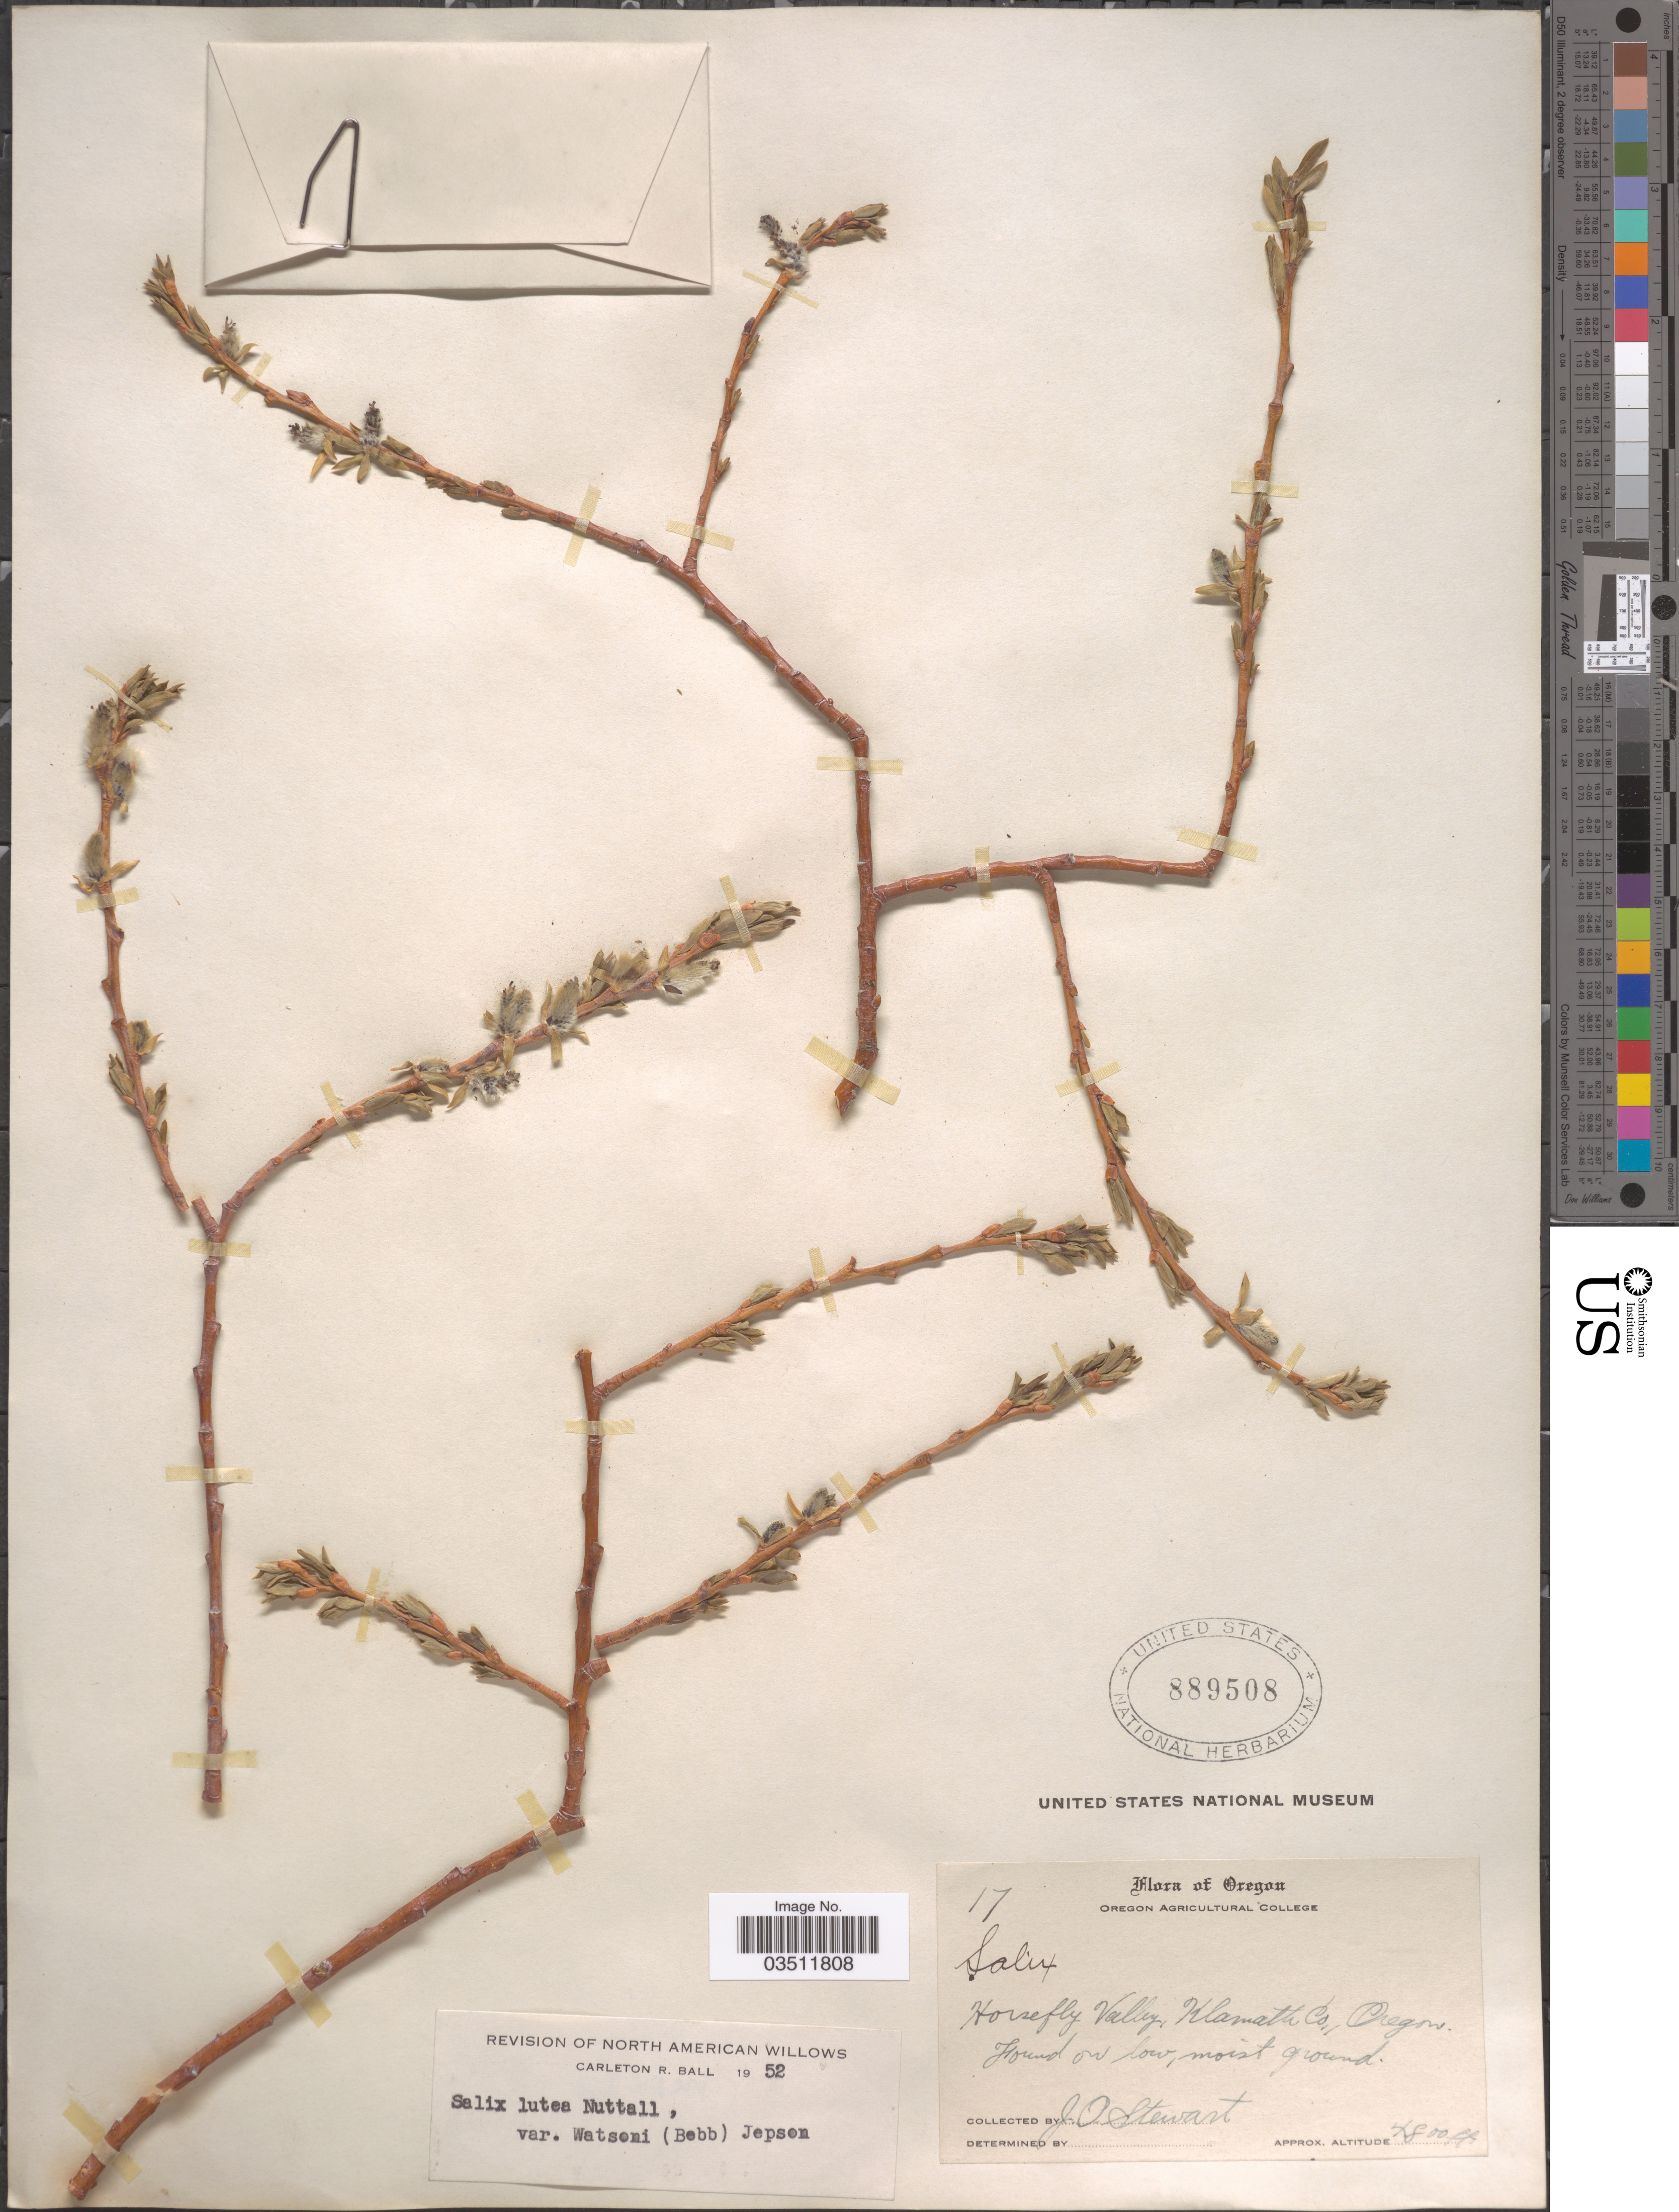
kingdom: Plantae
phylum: Tracheophyta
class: Magnoliopsida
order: Malpighiales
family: Salicaceae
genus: Salix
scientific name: Salix lutea var. watsonii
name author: (Bebb) Jeps.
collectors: J. Stewart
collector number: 17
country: United States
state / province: Oregon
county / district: Klamath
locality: Horsefly Valley, Klamath Co.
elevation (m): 1463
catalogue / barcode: US 889508